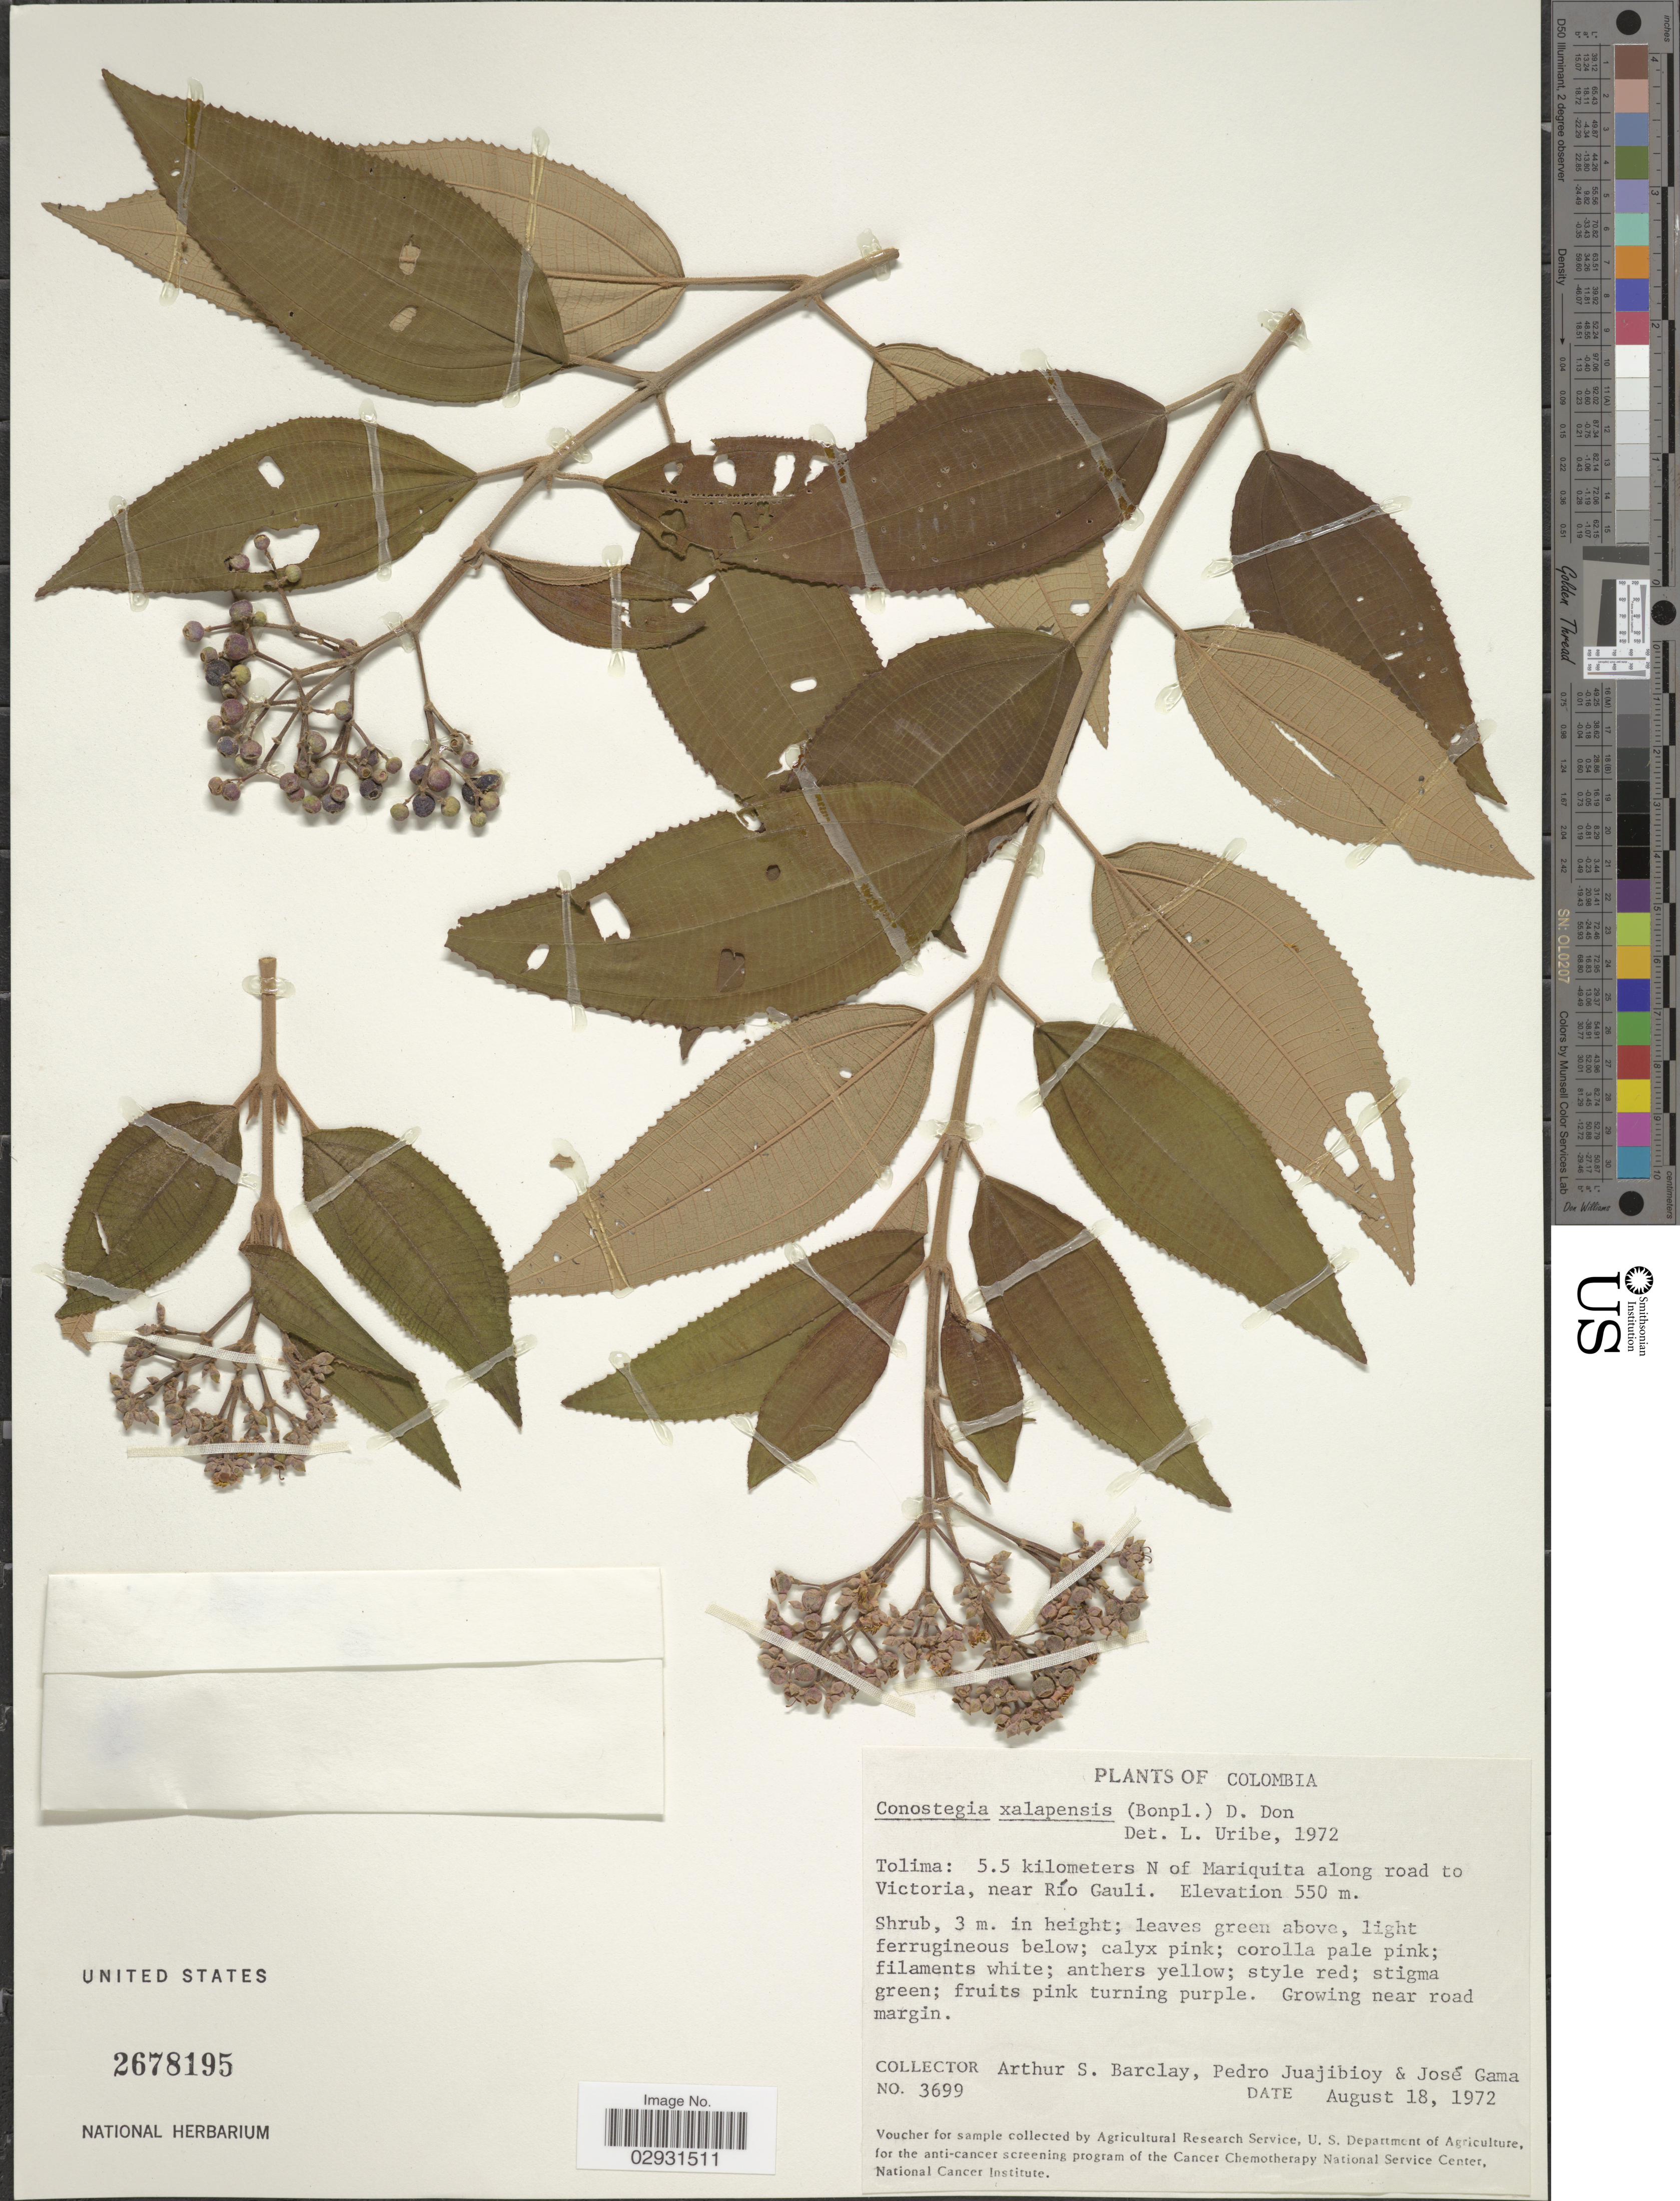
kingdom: Plantae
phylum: Tracheophyta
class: Magnoliopsida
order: Myrtales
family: Melastomataceae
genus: Conostegia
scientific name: Conostegia quadrangularis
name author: Schltdl. ex Steud.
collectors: A. S. Barclay, P. Juajibioy & J. Gama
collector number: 3699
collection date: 1972-08-18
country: Colombia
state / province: Tolima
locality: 5.5 kilometers N of Mariquita along road to Victoria, near Río Gauli.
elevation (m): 550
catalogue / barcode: US 2678195